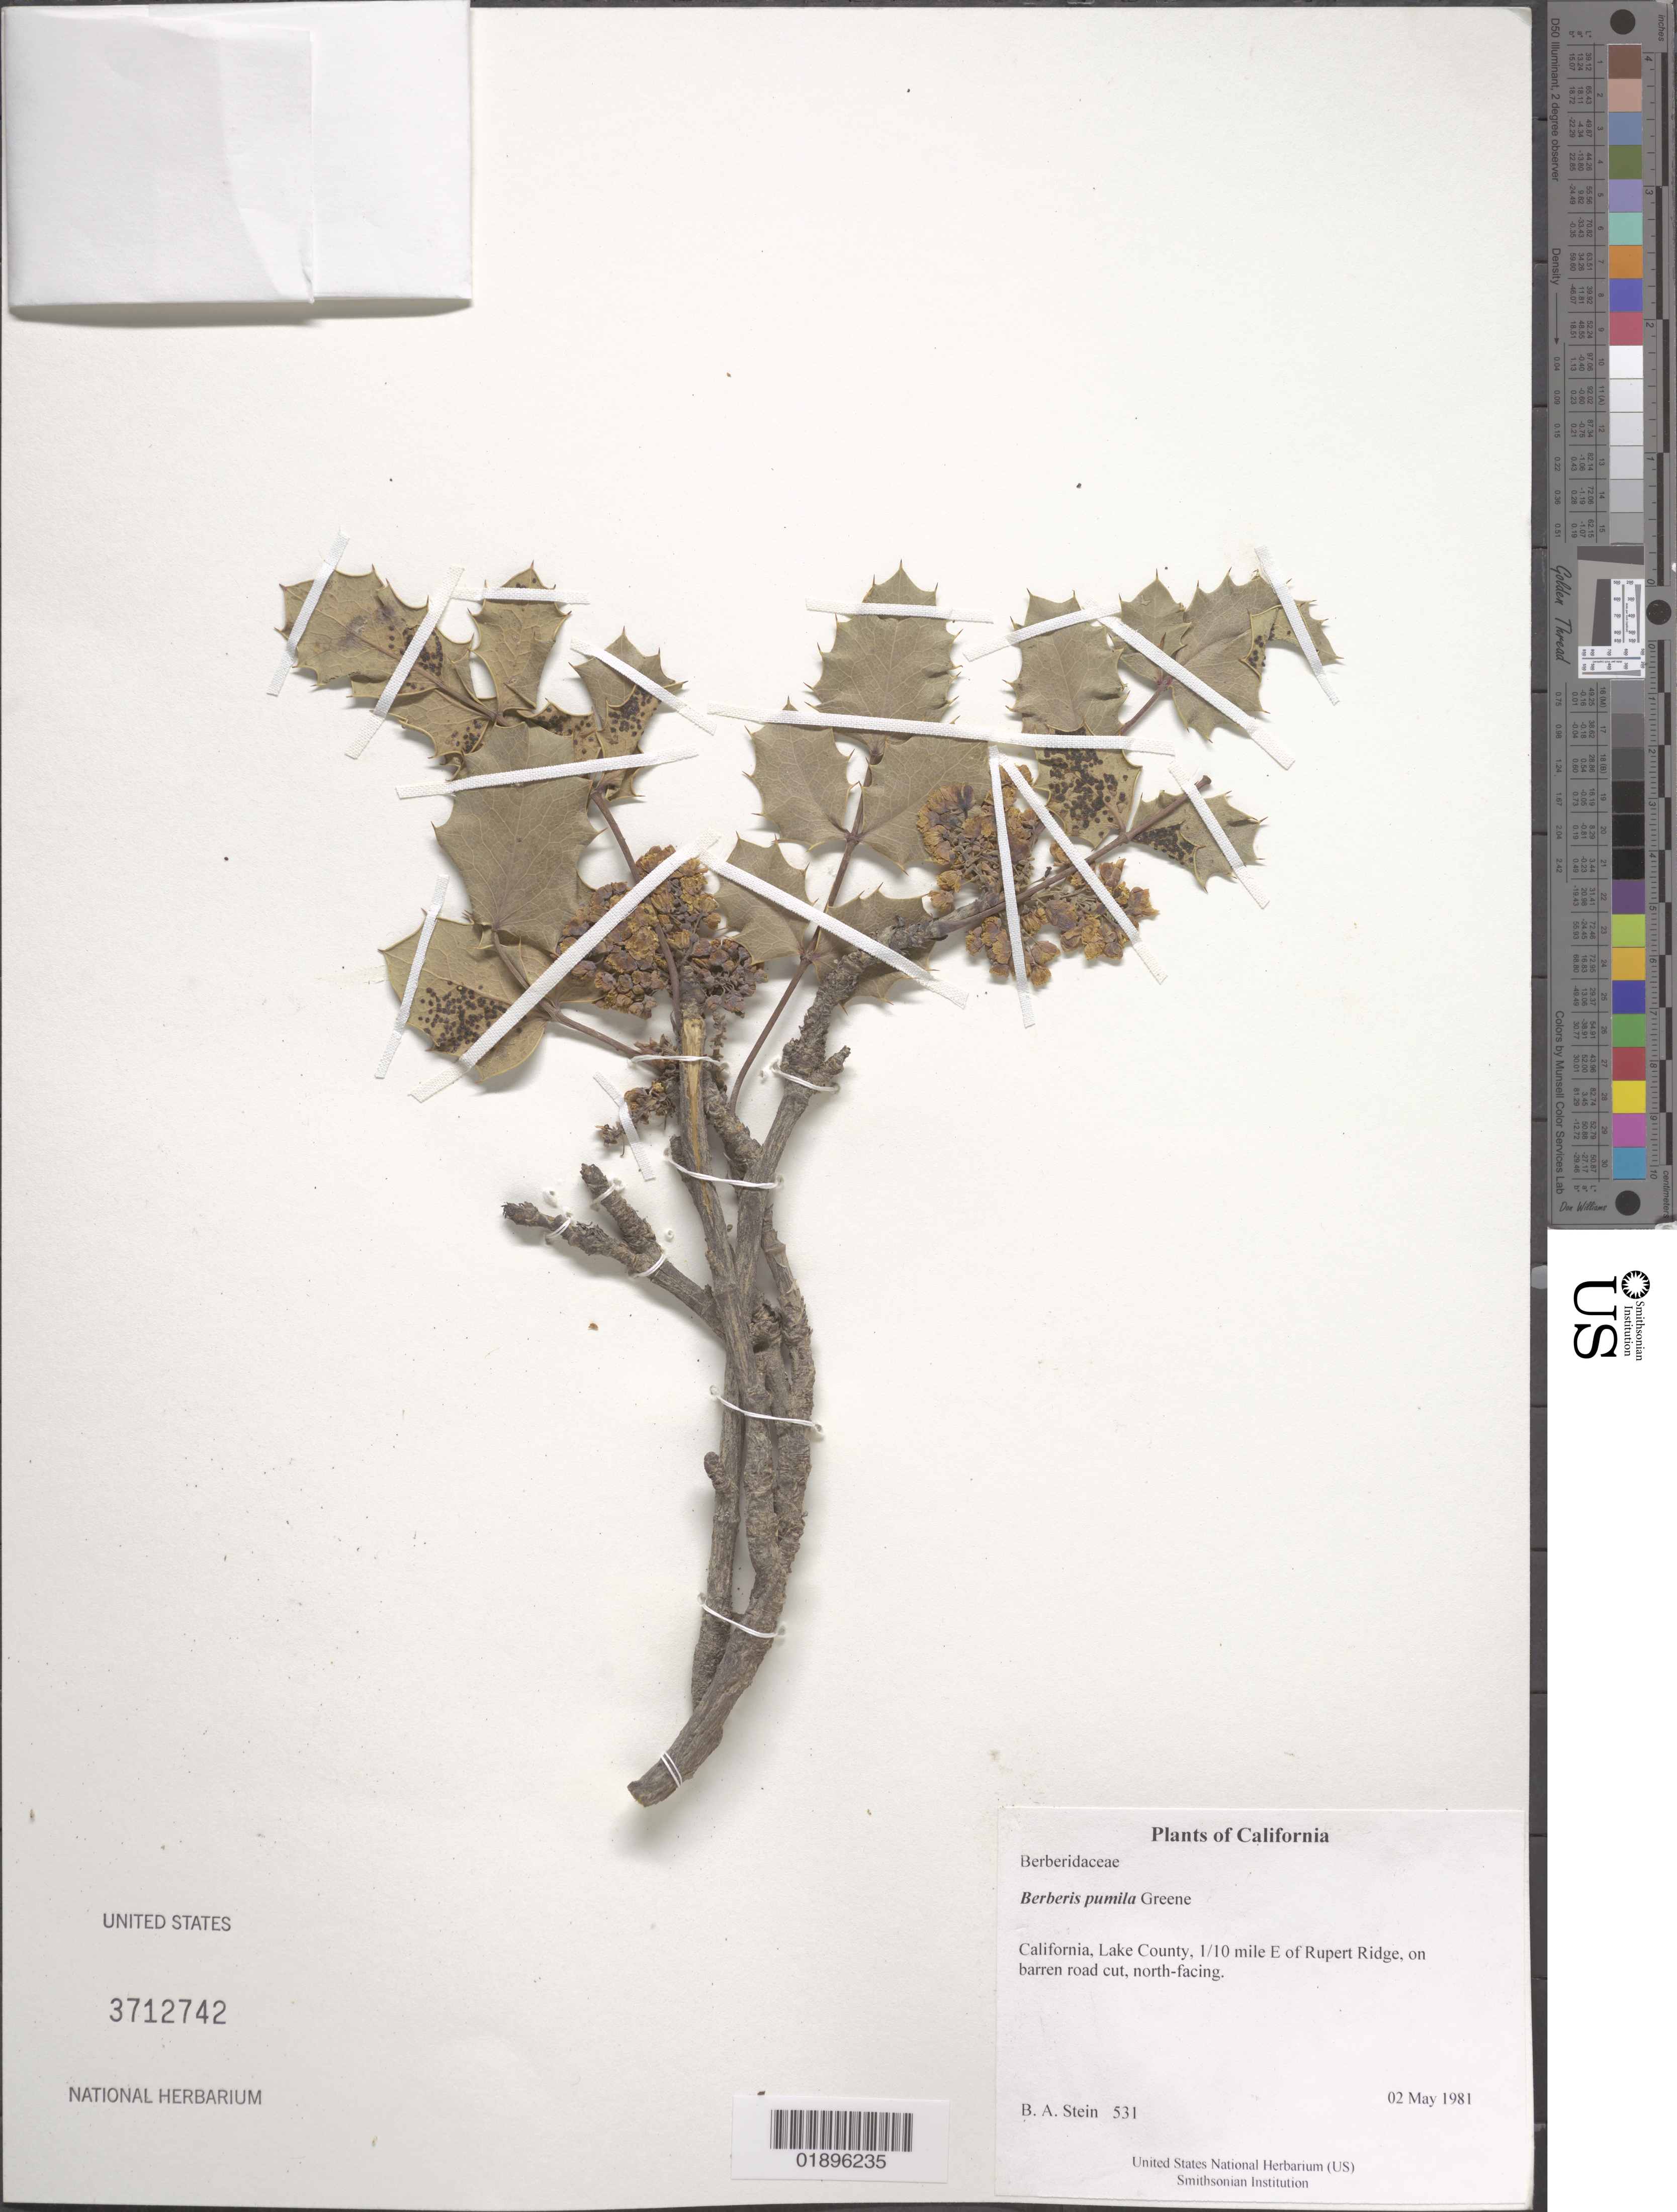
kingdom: Plantae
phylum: Tracheophyta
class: Magnoliopsida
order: Ranunculales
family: Berberidaceae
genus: Mahonia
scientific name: Mahonia pumila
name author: (Greene) Fedde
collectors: B. A. Stein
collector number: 531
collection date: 1981-05-02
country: United States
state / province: California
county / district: Lake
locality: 1/10 mile E of Rupert Ridge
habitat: On barren road cut, north-facing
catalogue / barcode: US 3712742